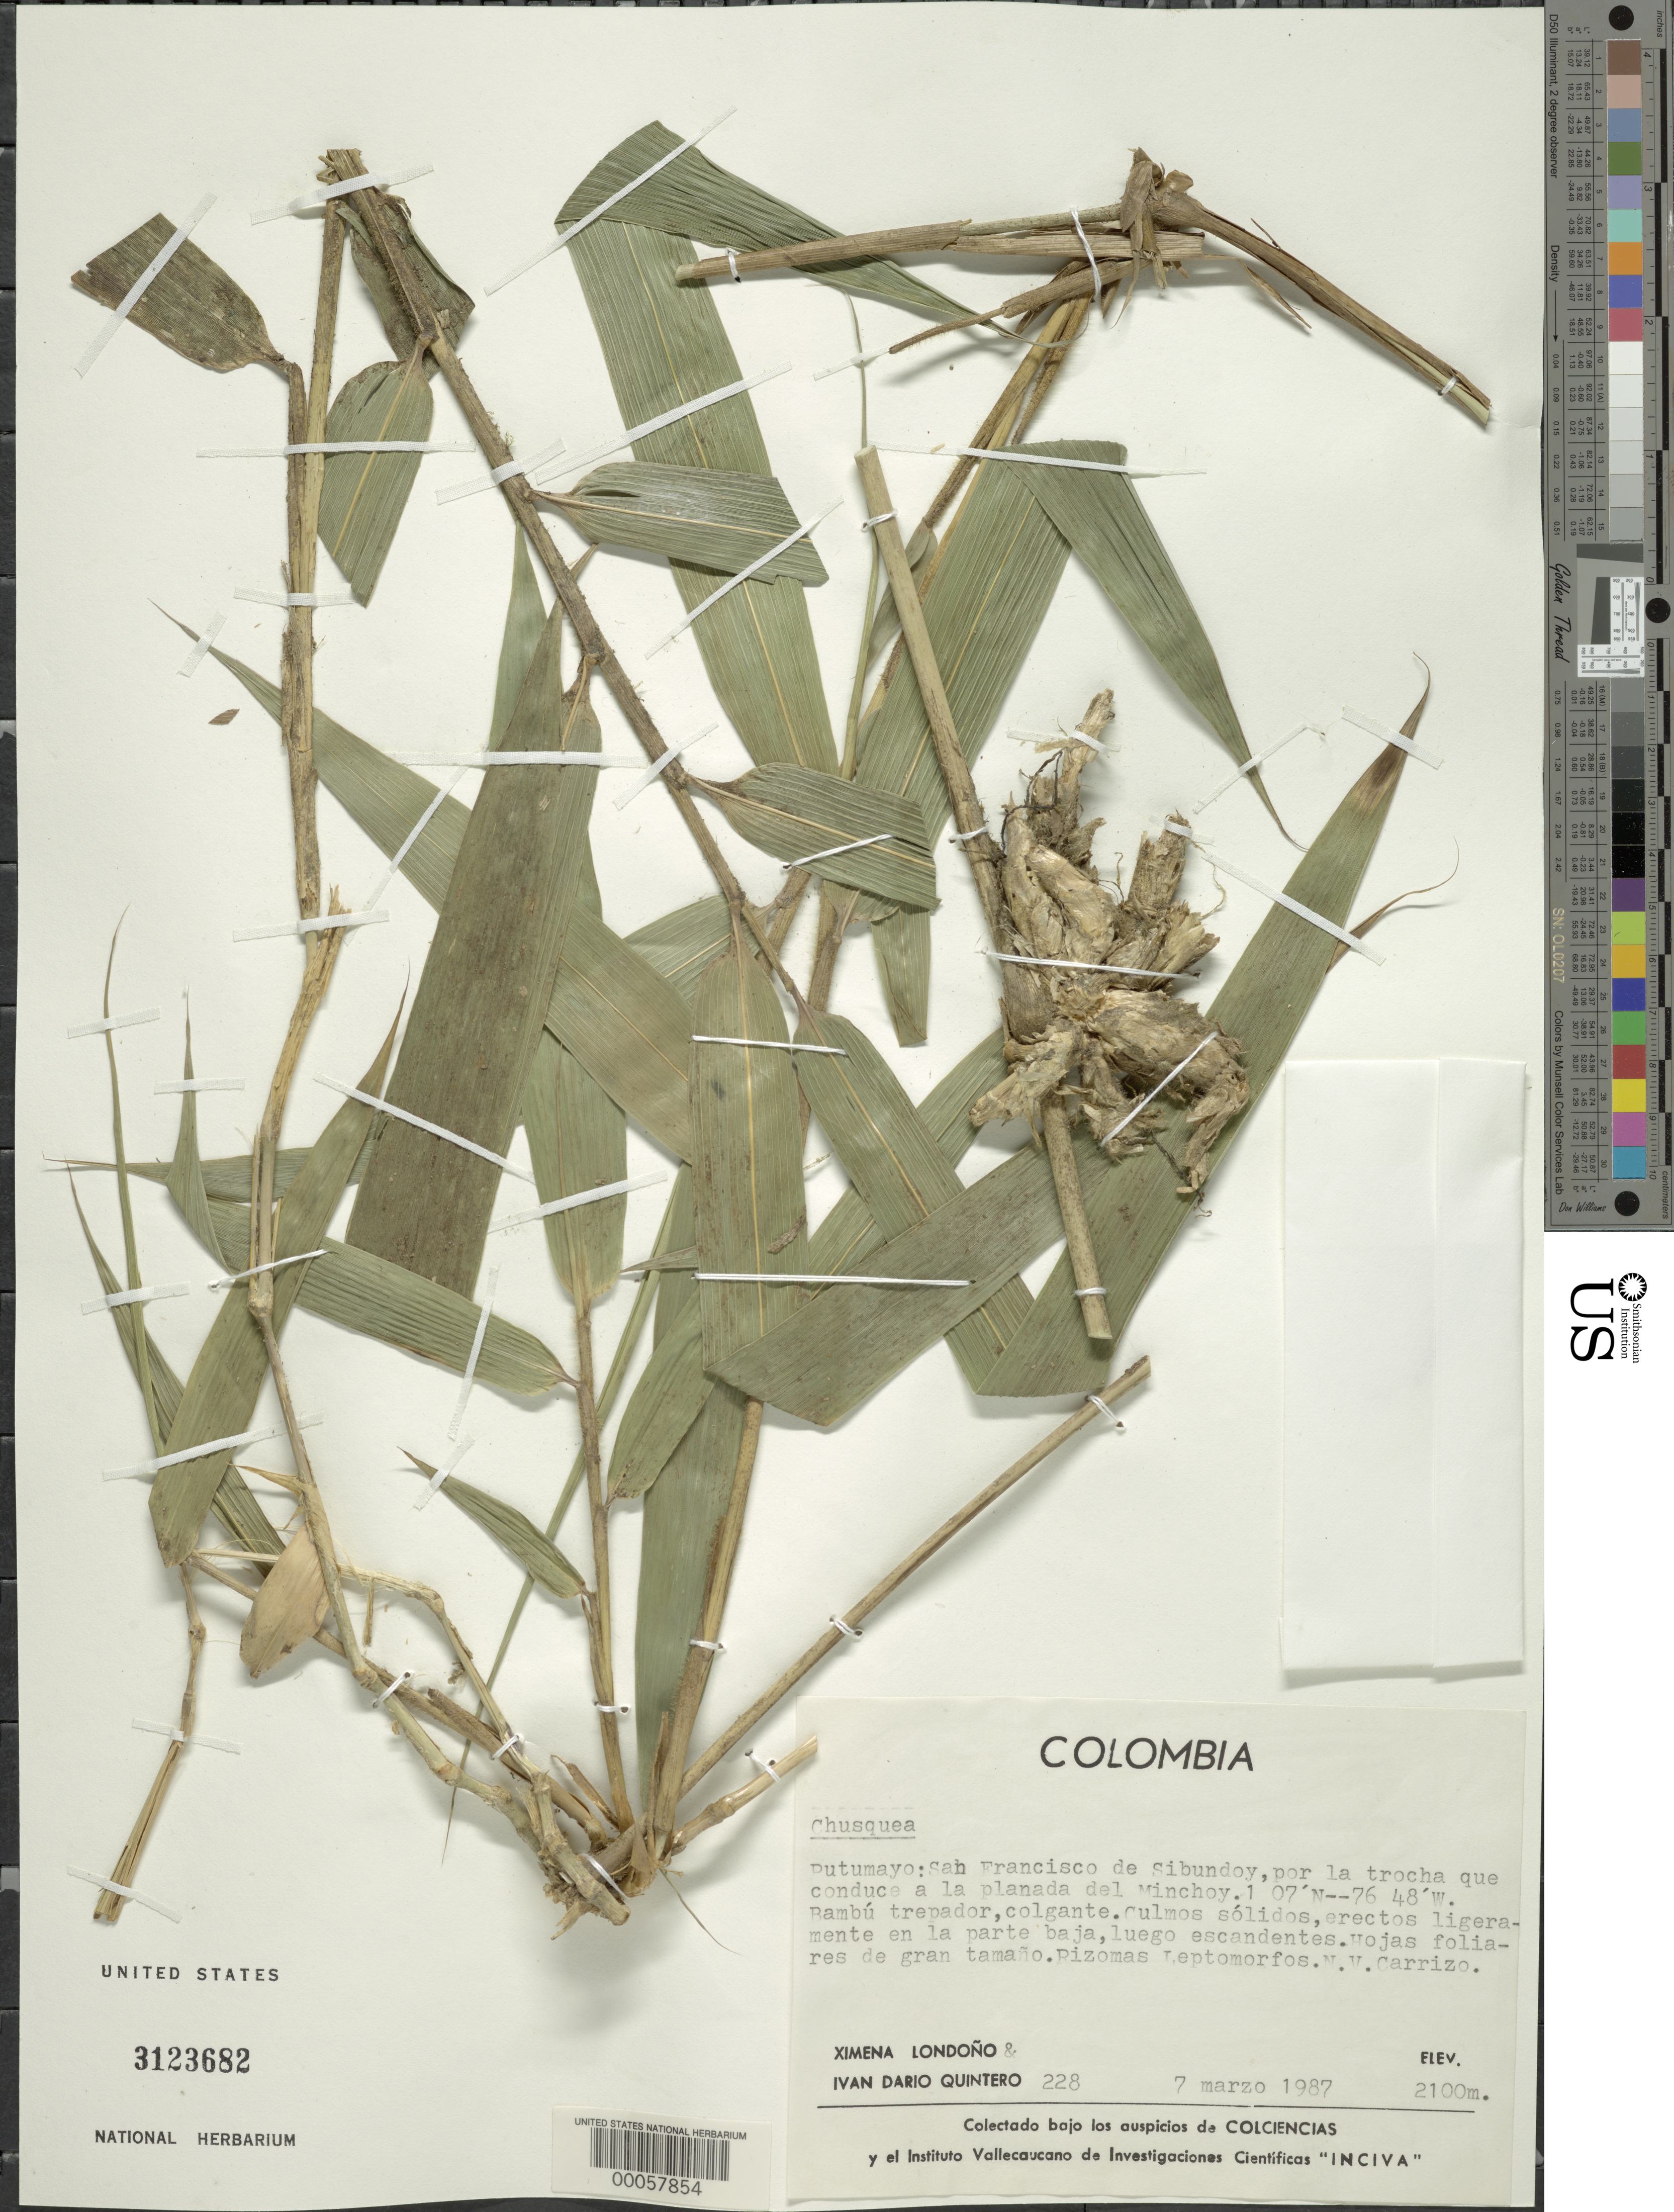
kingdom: Plantae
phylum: Tracheophyta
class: Liliopsida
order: Poales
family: Poaceae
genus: Chusquea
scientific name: Chusquea sp.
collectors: X. Londoño & I. Quintero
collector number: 228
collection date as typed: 07 Mar 1987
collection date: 1987-03-07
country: Colombia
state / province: Putumayo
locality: San Francisco de Sibundoy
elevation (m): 2100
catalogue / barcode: US 3123682